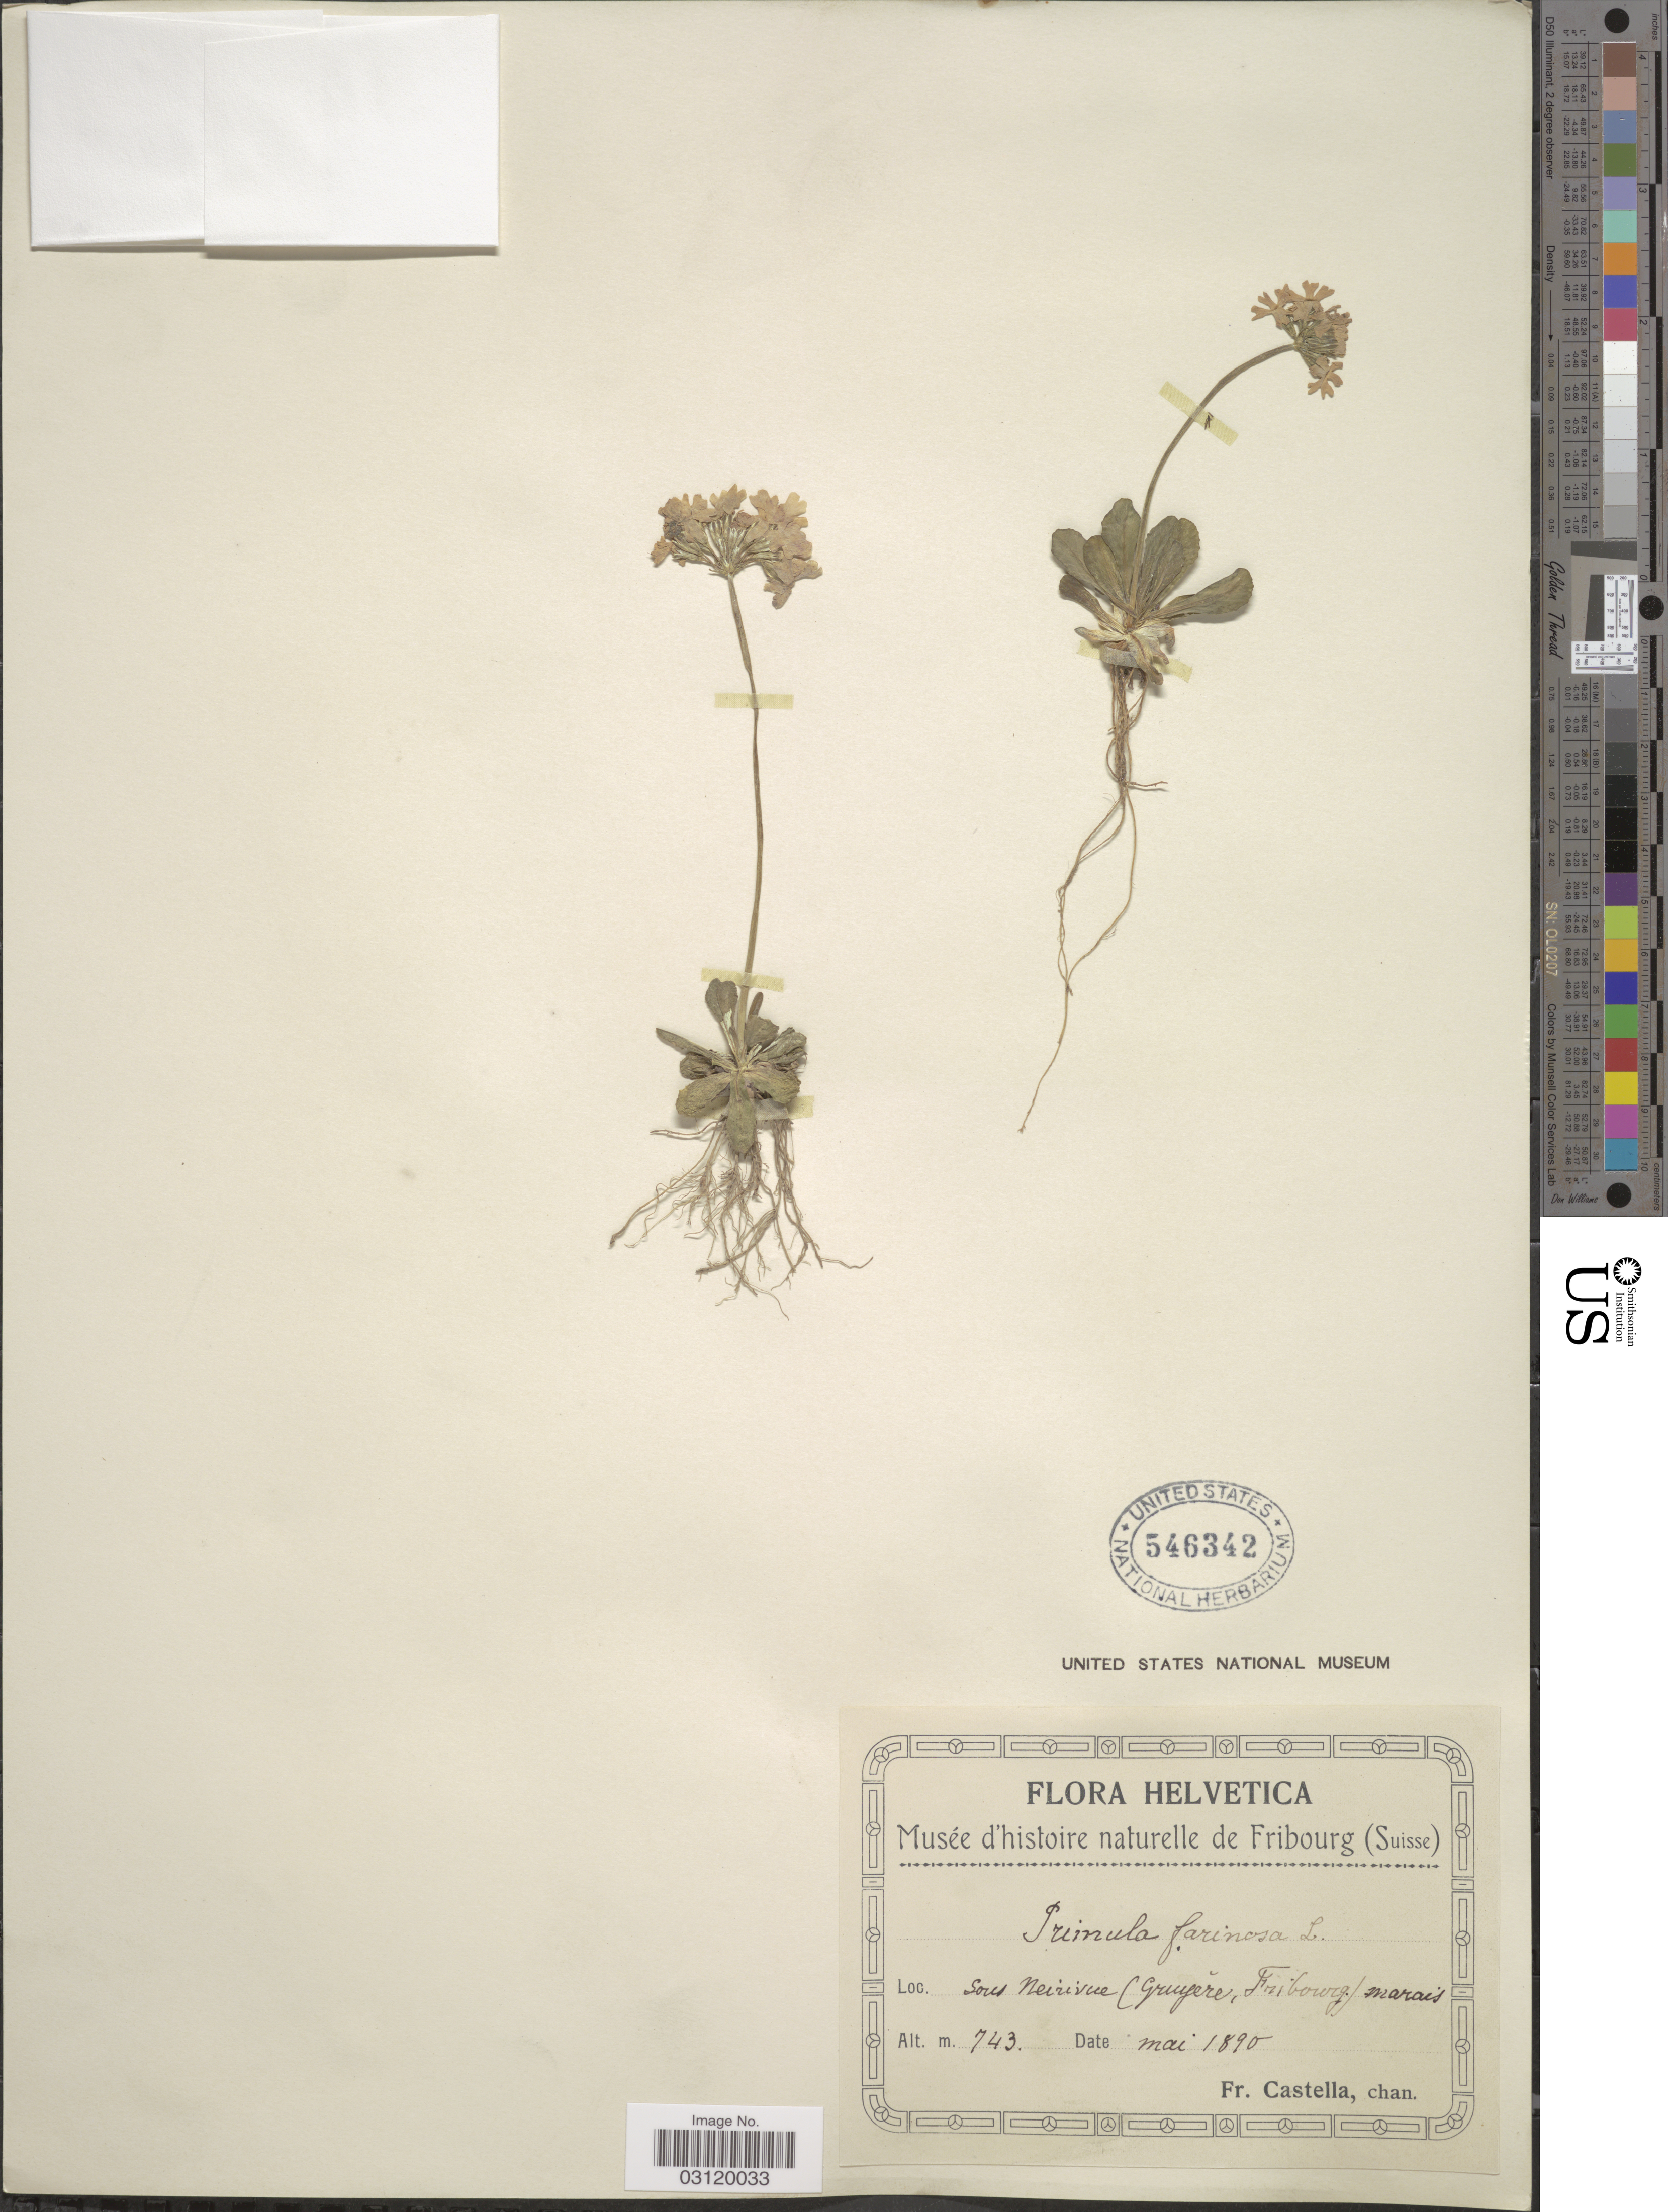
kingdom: Plantae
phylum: Tracheophyta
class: Magnoliopsida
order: Ericales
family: Primulaceae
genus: Primula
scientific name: Primula farinosa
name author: L.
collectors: Fr. Castella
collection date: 1890-05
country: Switzerland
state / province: Fribourg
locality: Sous Neirivue (Gruyere). Helvetica.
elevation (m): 743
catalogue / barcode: US 546342